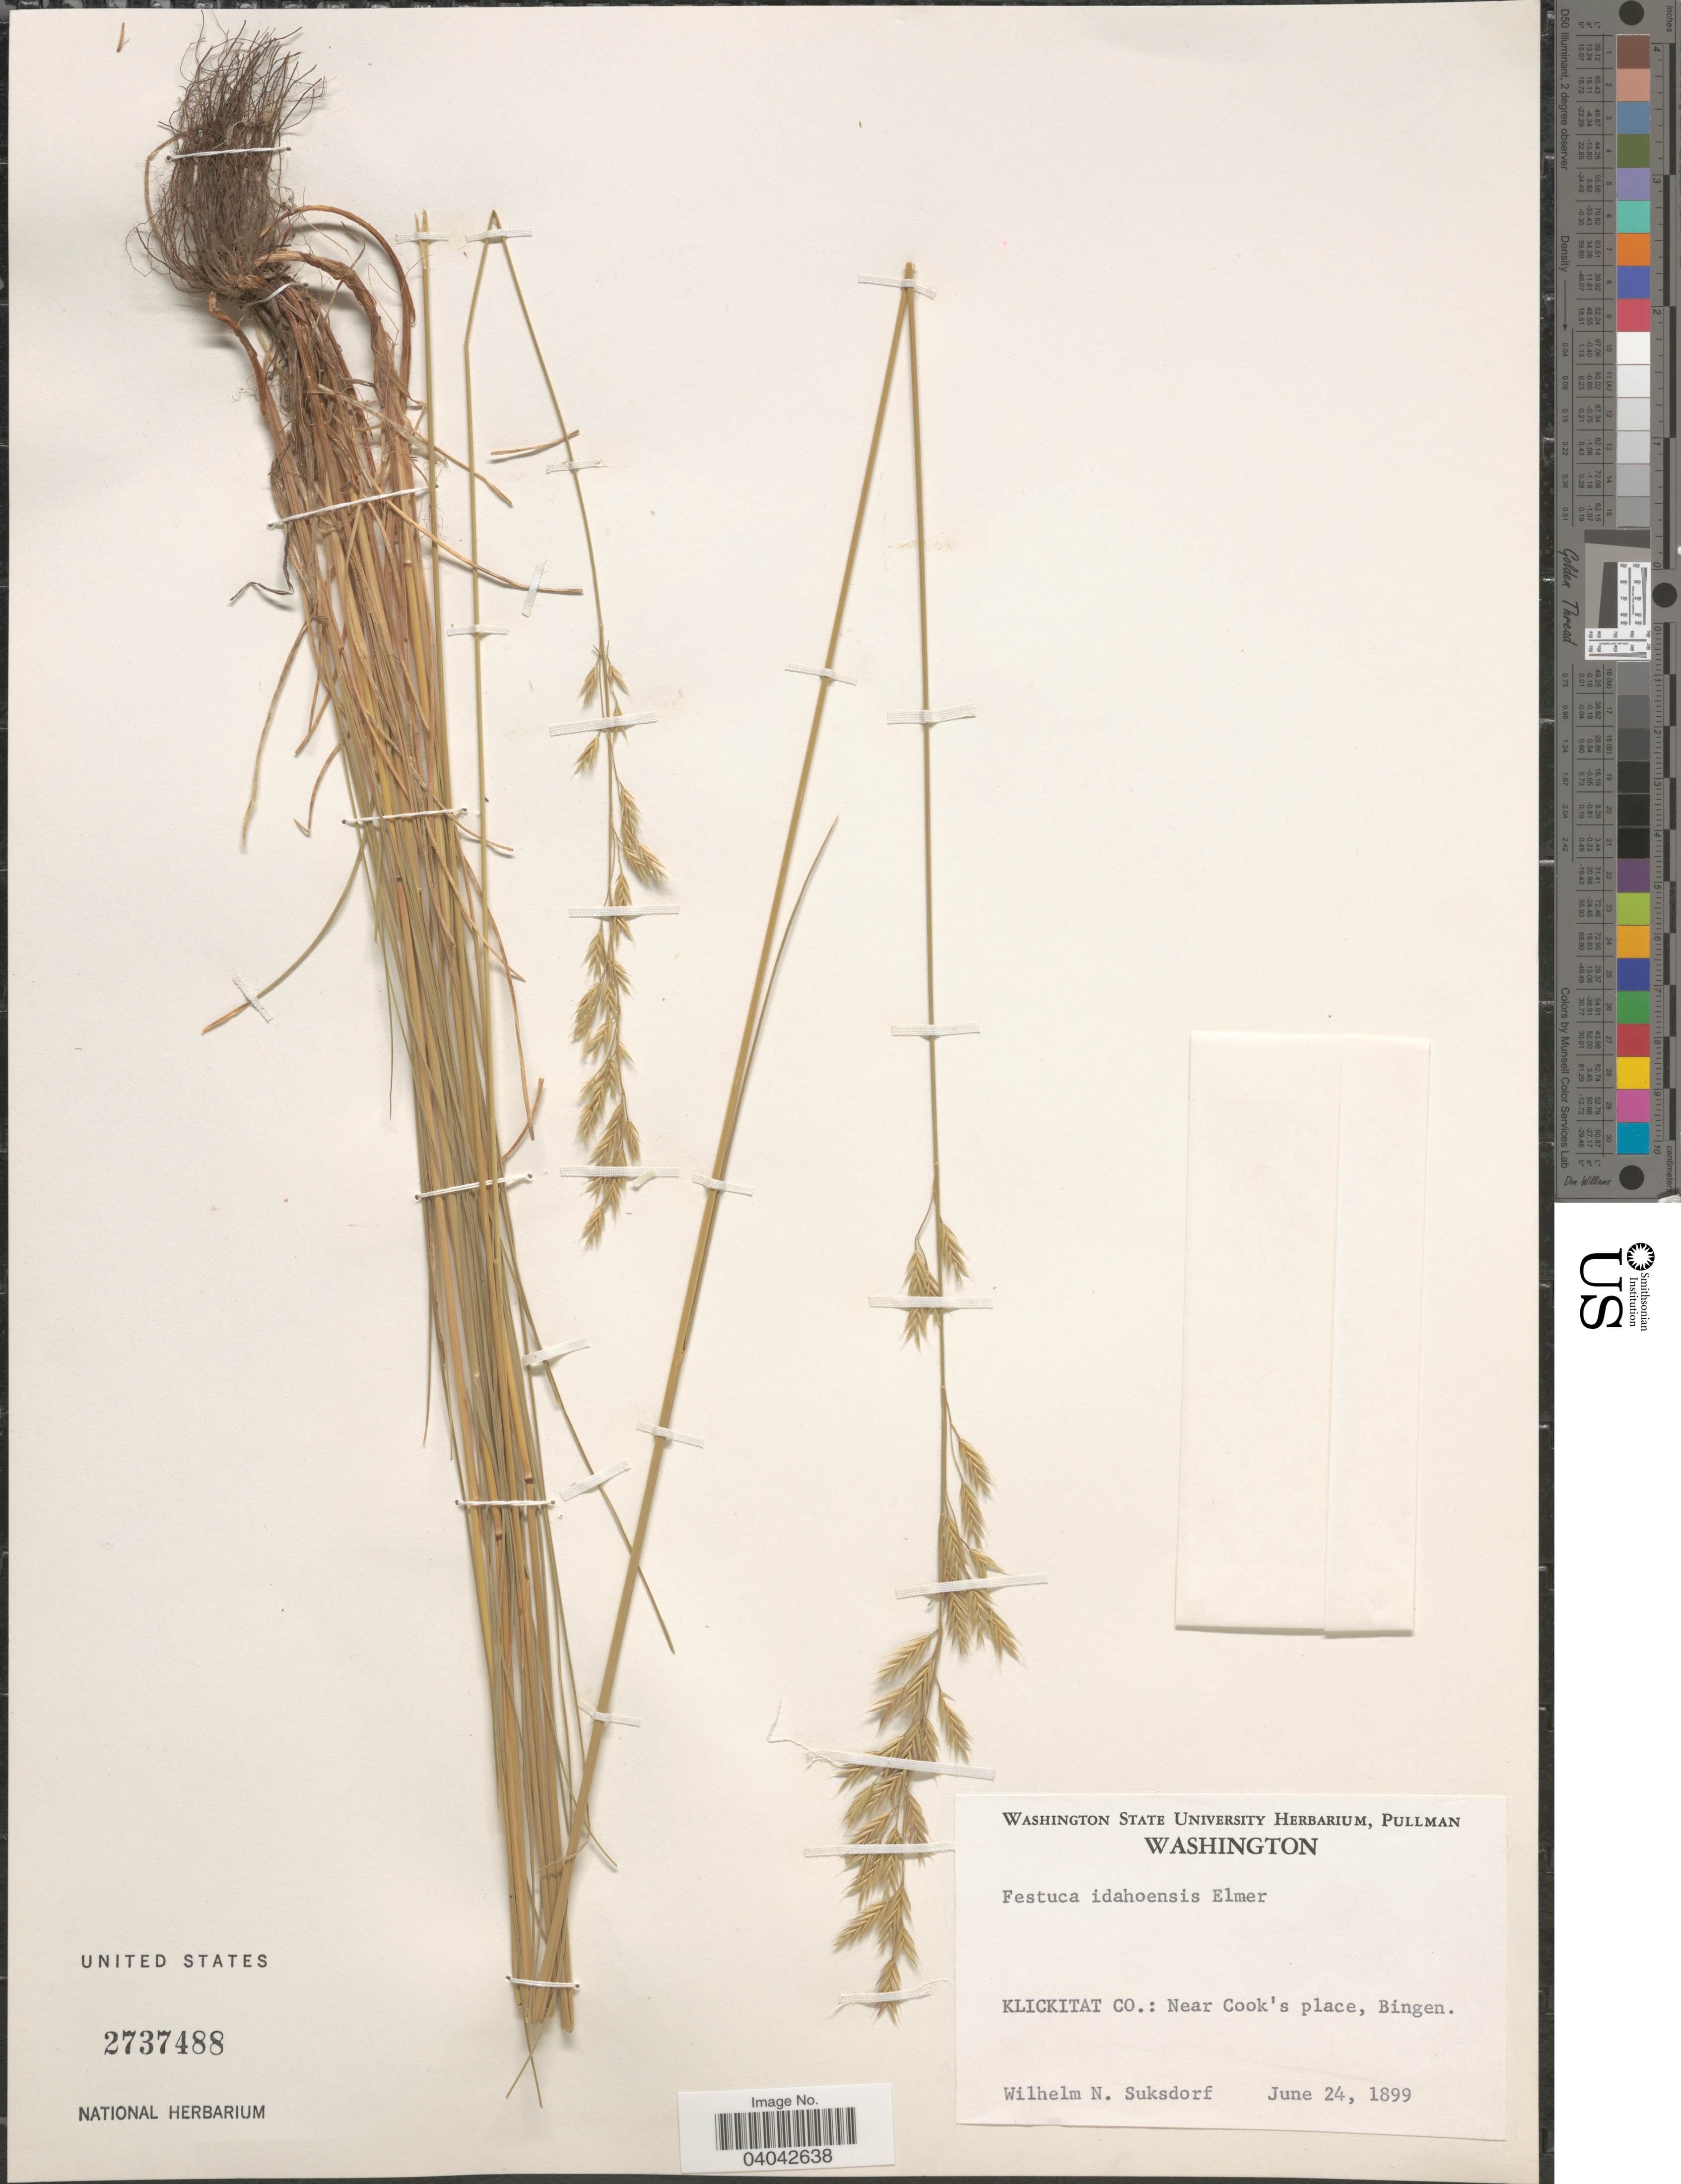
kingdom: Plantae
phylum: Tracheophyta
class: Liliopsida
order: Poales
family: Poaceae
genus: Festuca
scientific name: Festuca idahoensis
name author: Elmer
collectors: W. N. Suksdorf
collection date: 1899-06-24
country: United States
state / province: Washington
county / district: Klickitat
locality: Klickitat Co.: Near Cook's place, Bingen.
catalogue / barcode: US 2737488